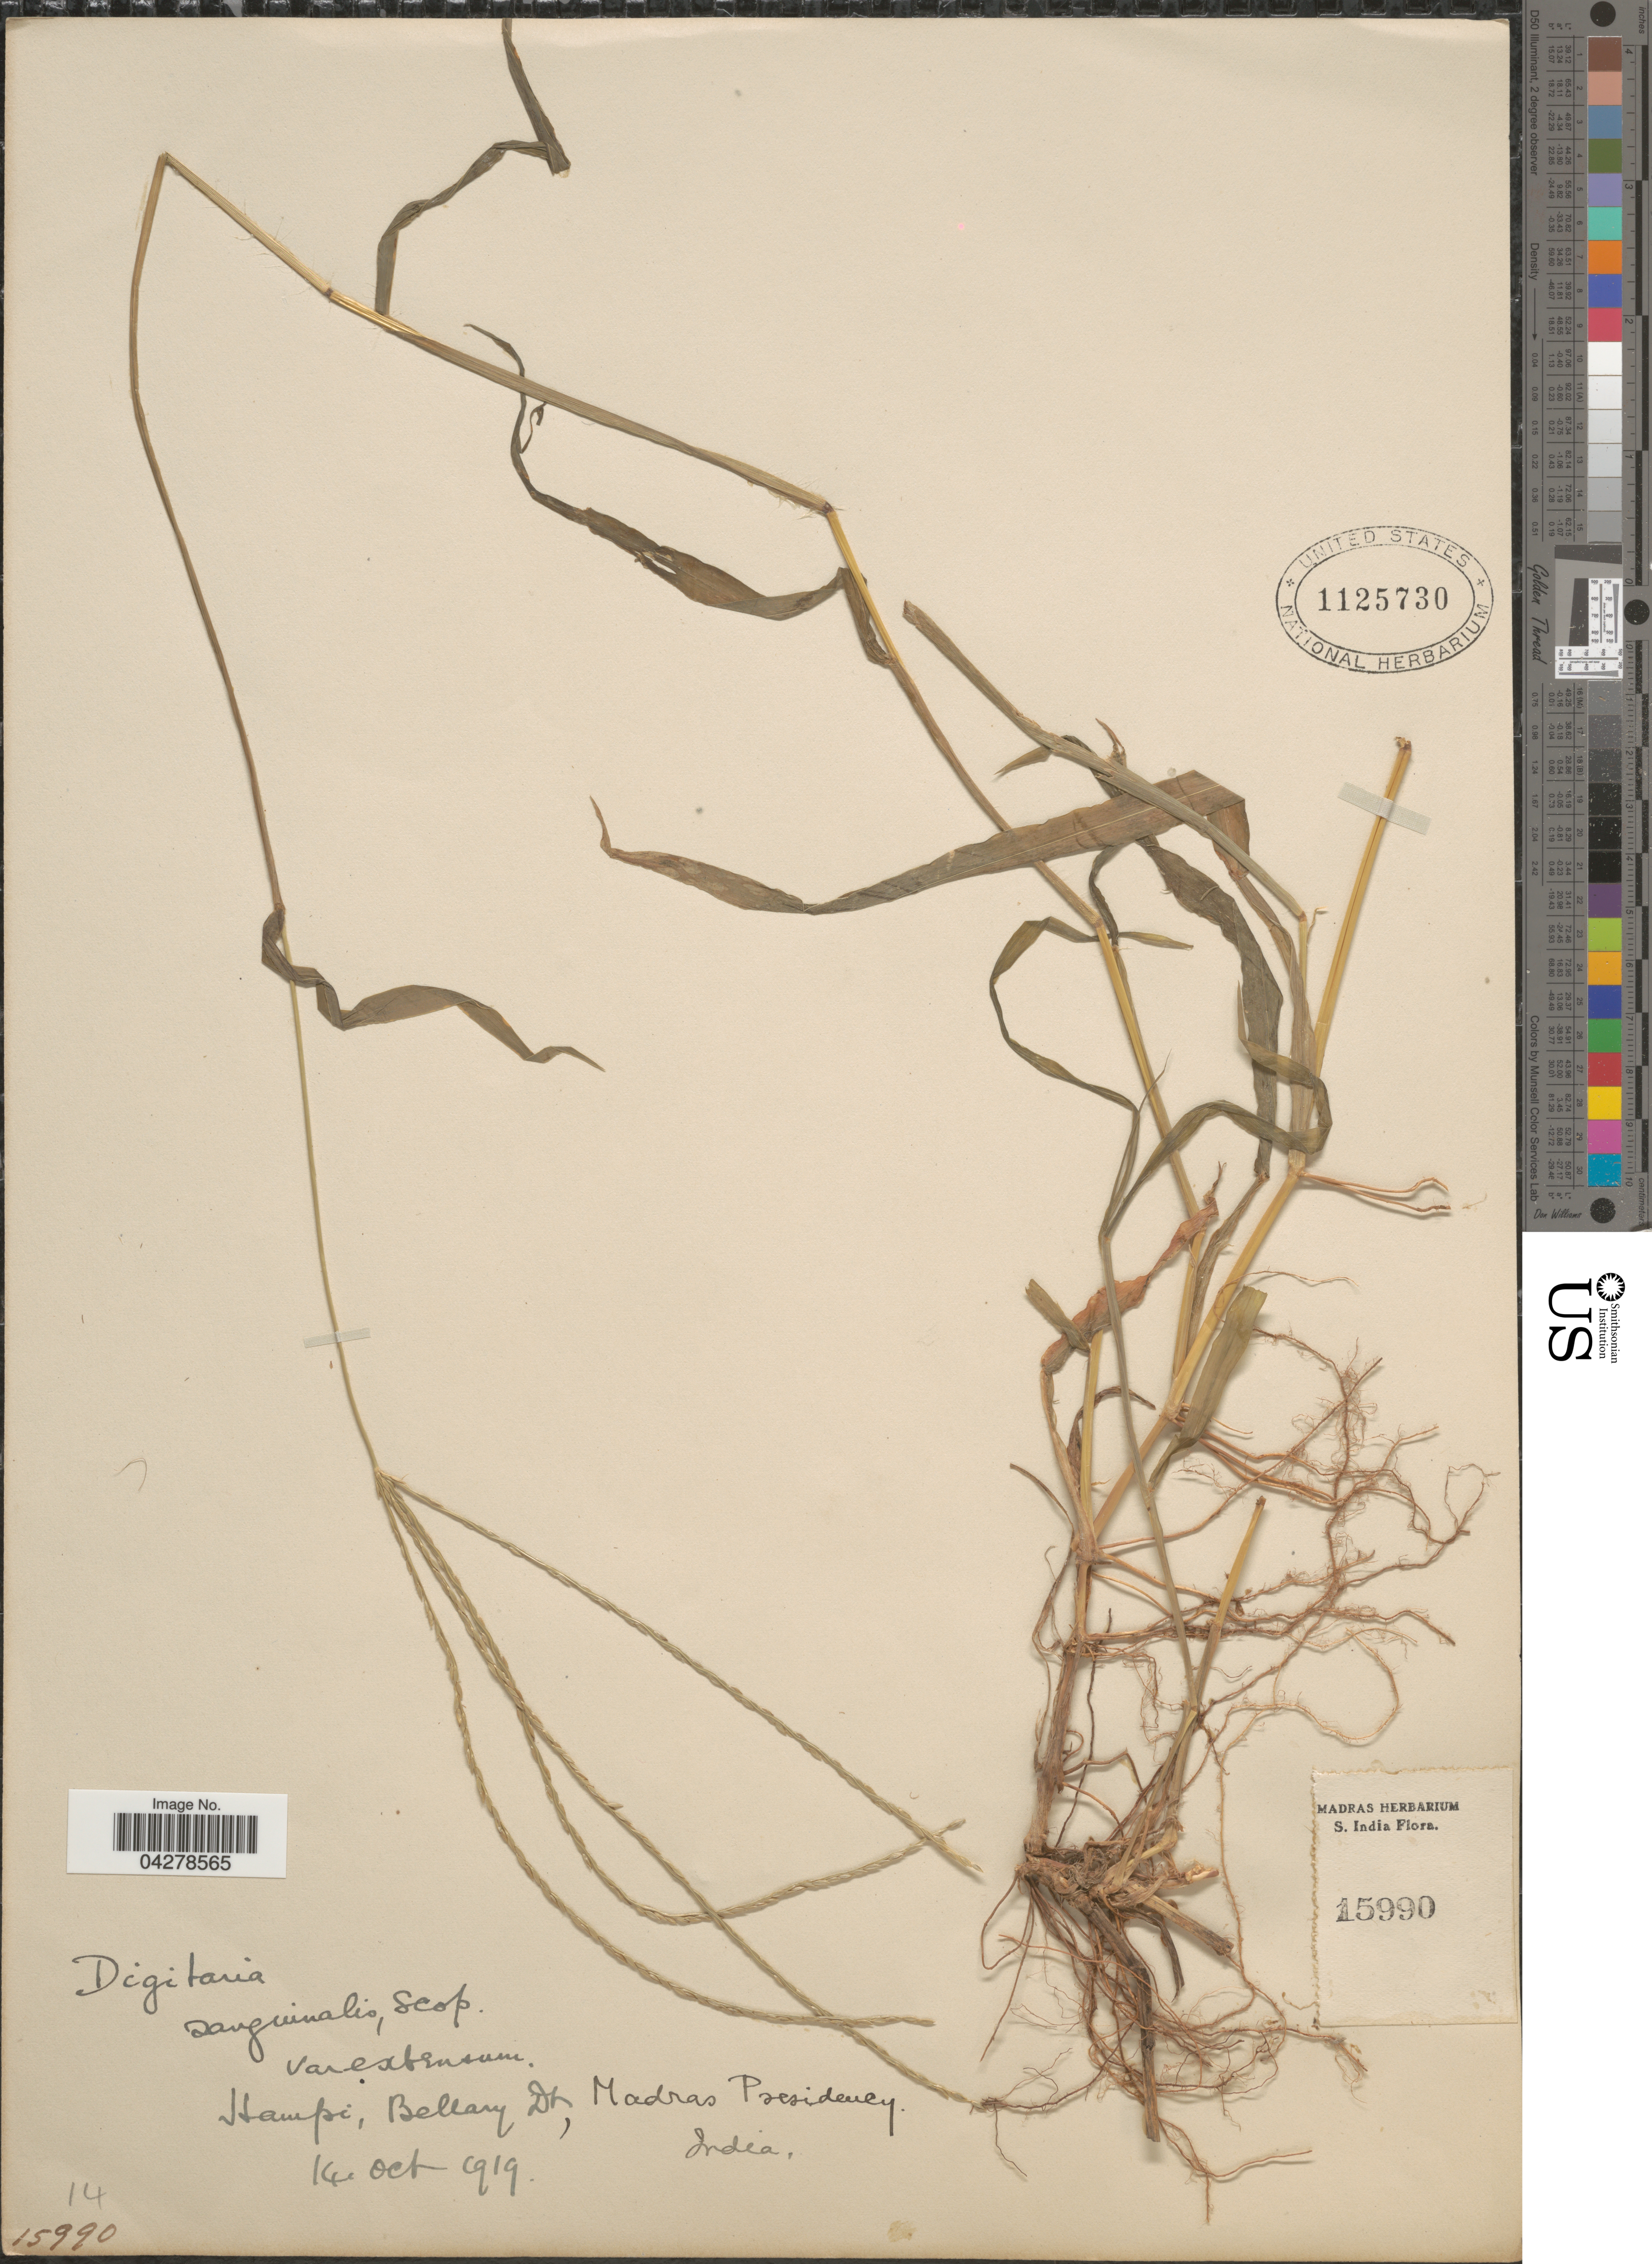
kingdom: Plantae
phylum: Tracheophyta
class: Liliopsida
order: Poales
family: Poaceae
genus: Digitaria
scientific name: Digitaria sanguinalis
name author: (L.) Scop.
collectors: Ex herb. Madras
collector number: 15990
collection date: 1919-10-14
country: India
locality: S. India. Hampi, Bellary Dt, Madras Presidency.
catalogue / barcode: US 1125730